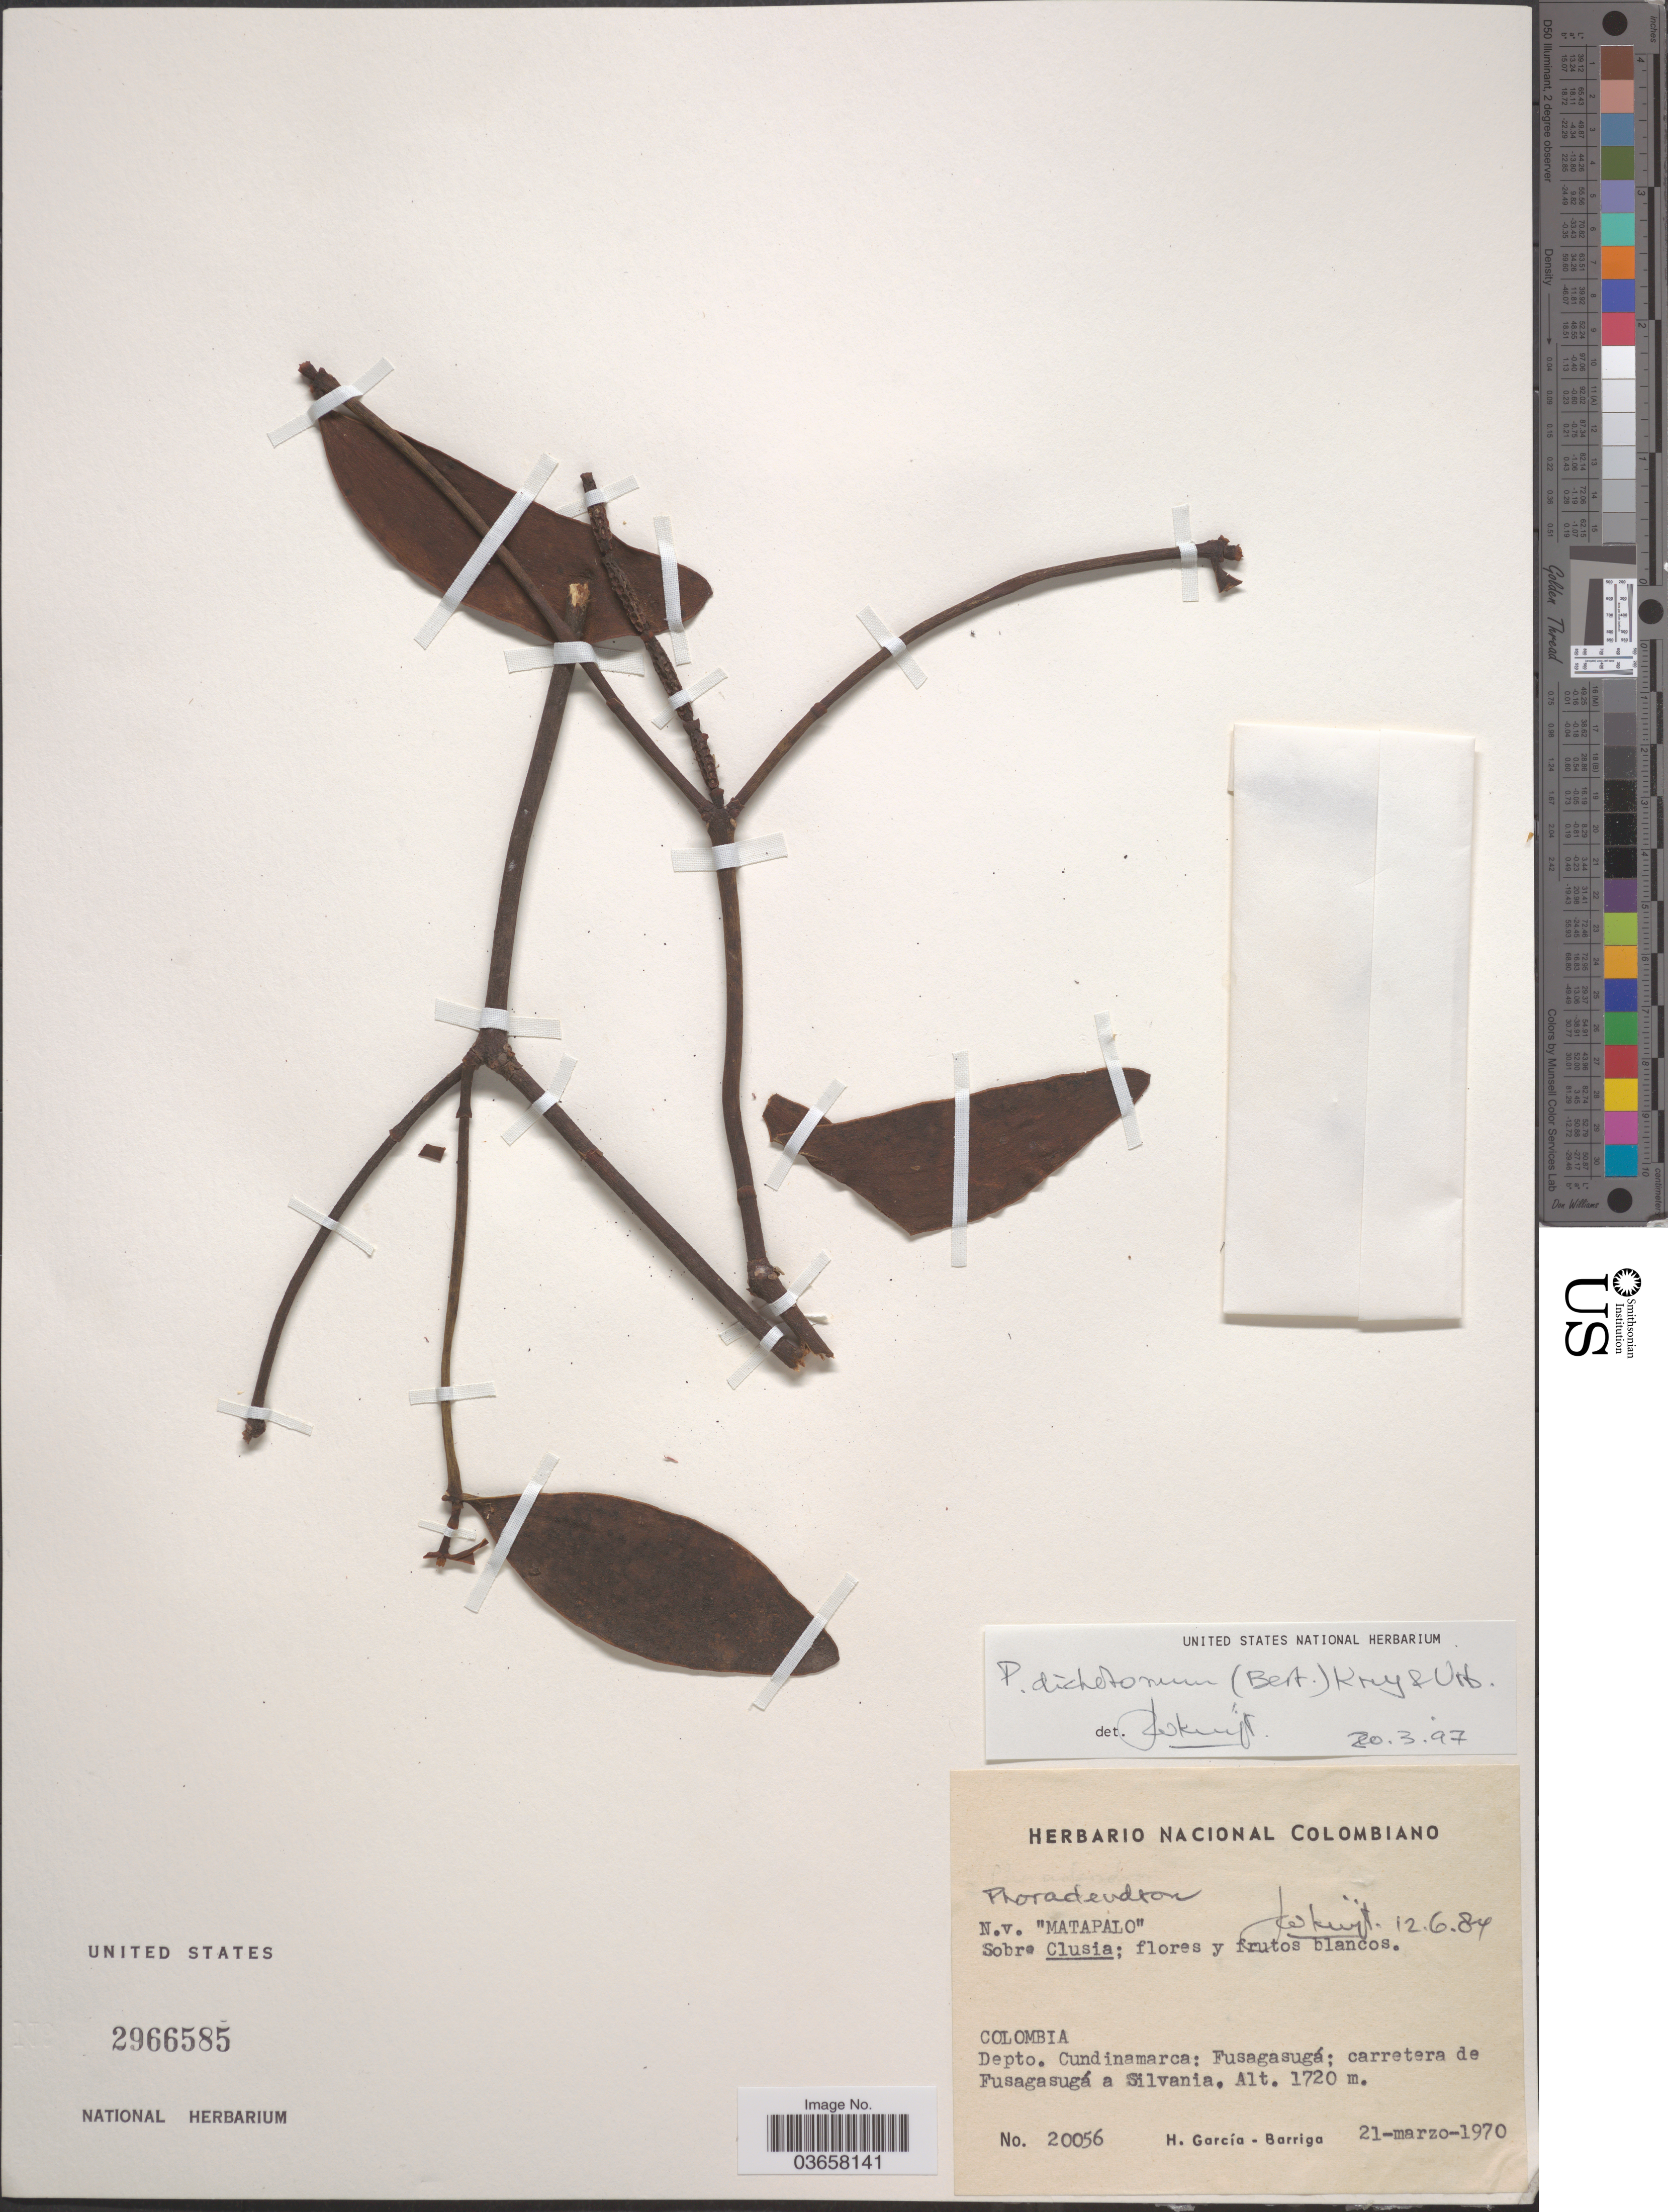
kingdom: Plantae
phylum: Tracheophyta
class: Magnoliopsida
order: Santalales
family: Viscaceae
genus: Phoradendron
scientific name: Phoradendron dichotomum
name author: (D. Don) Ettingsh.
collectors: H. García Barriga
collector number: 20056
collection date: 1970-03-21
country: Colombia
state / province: Cundinamarca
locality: Depto. Cundinamarca: Fusagasugá; carretera de Fusagasugá a Silvania.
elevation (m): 1720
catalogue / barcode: US 2966585